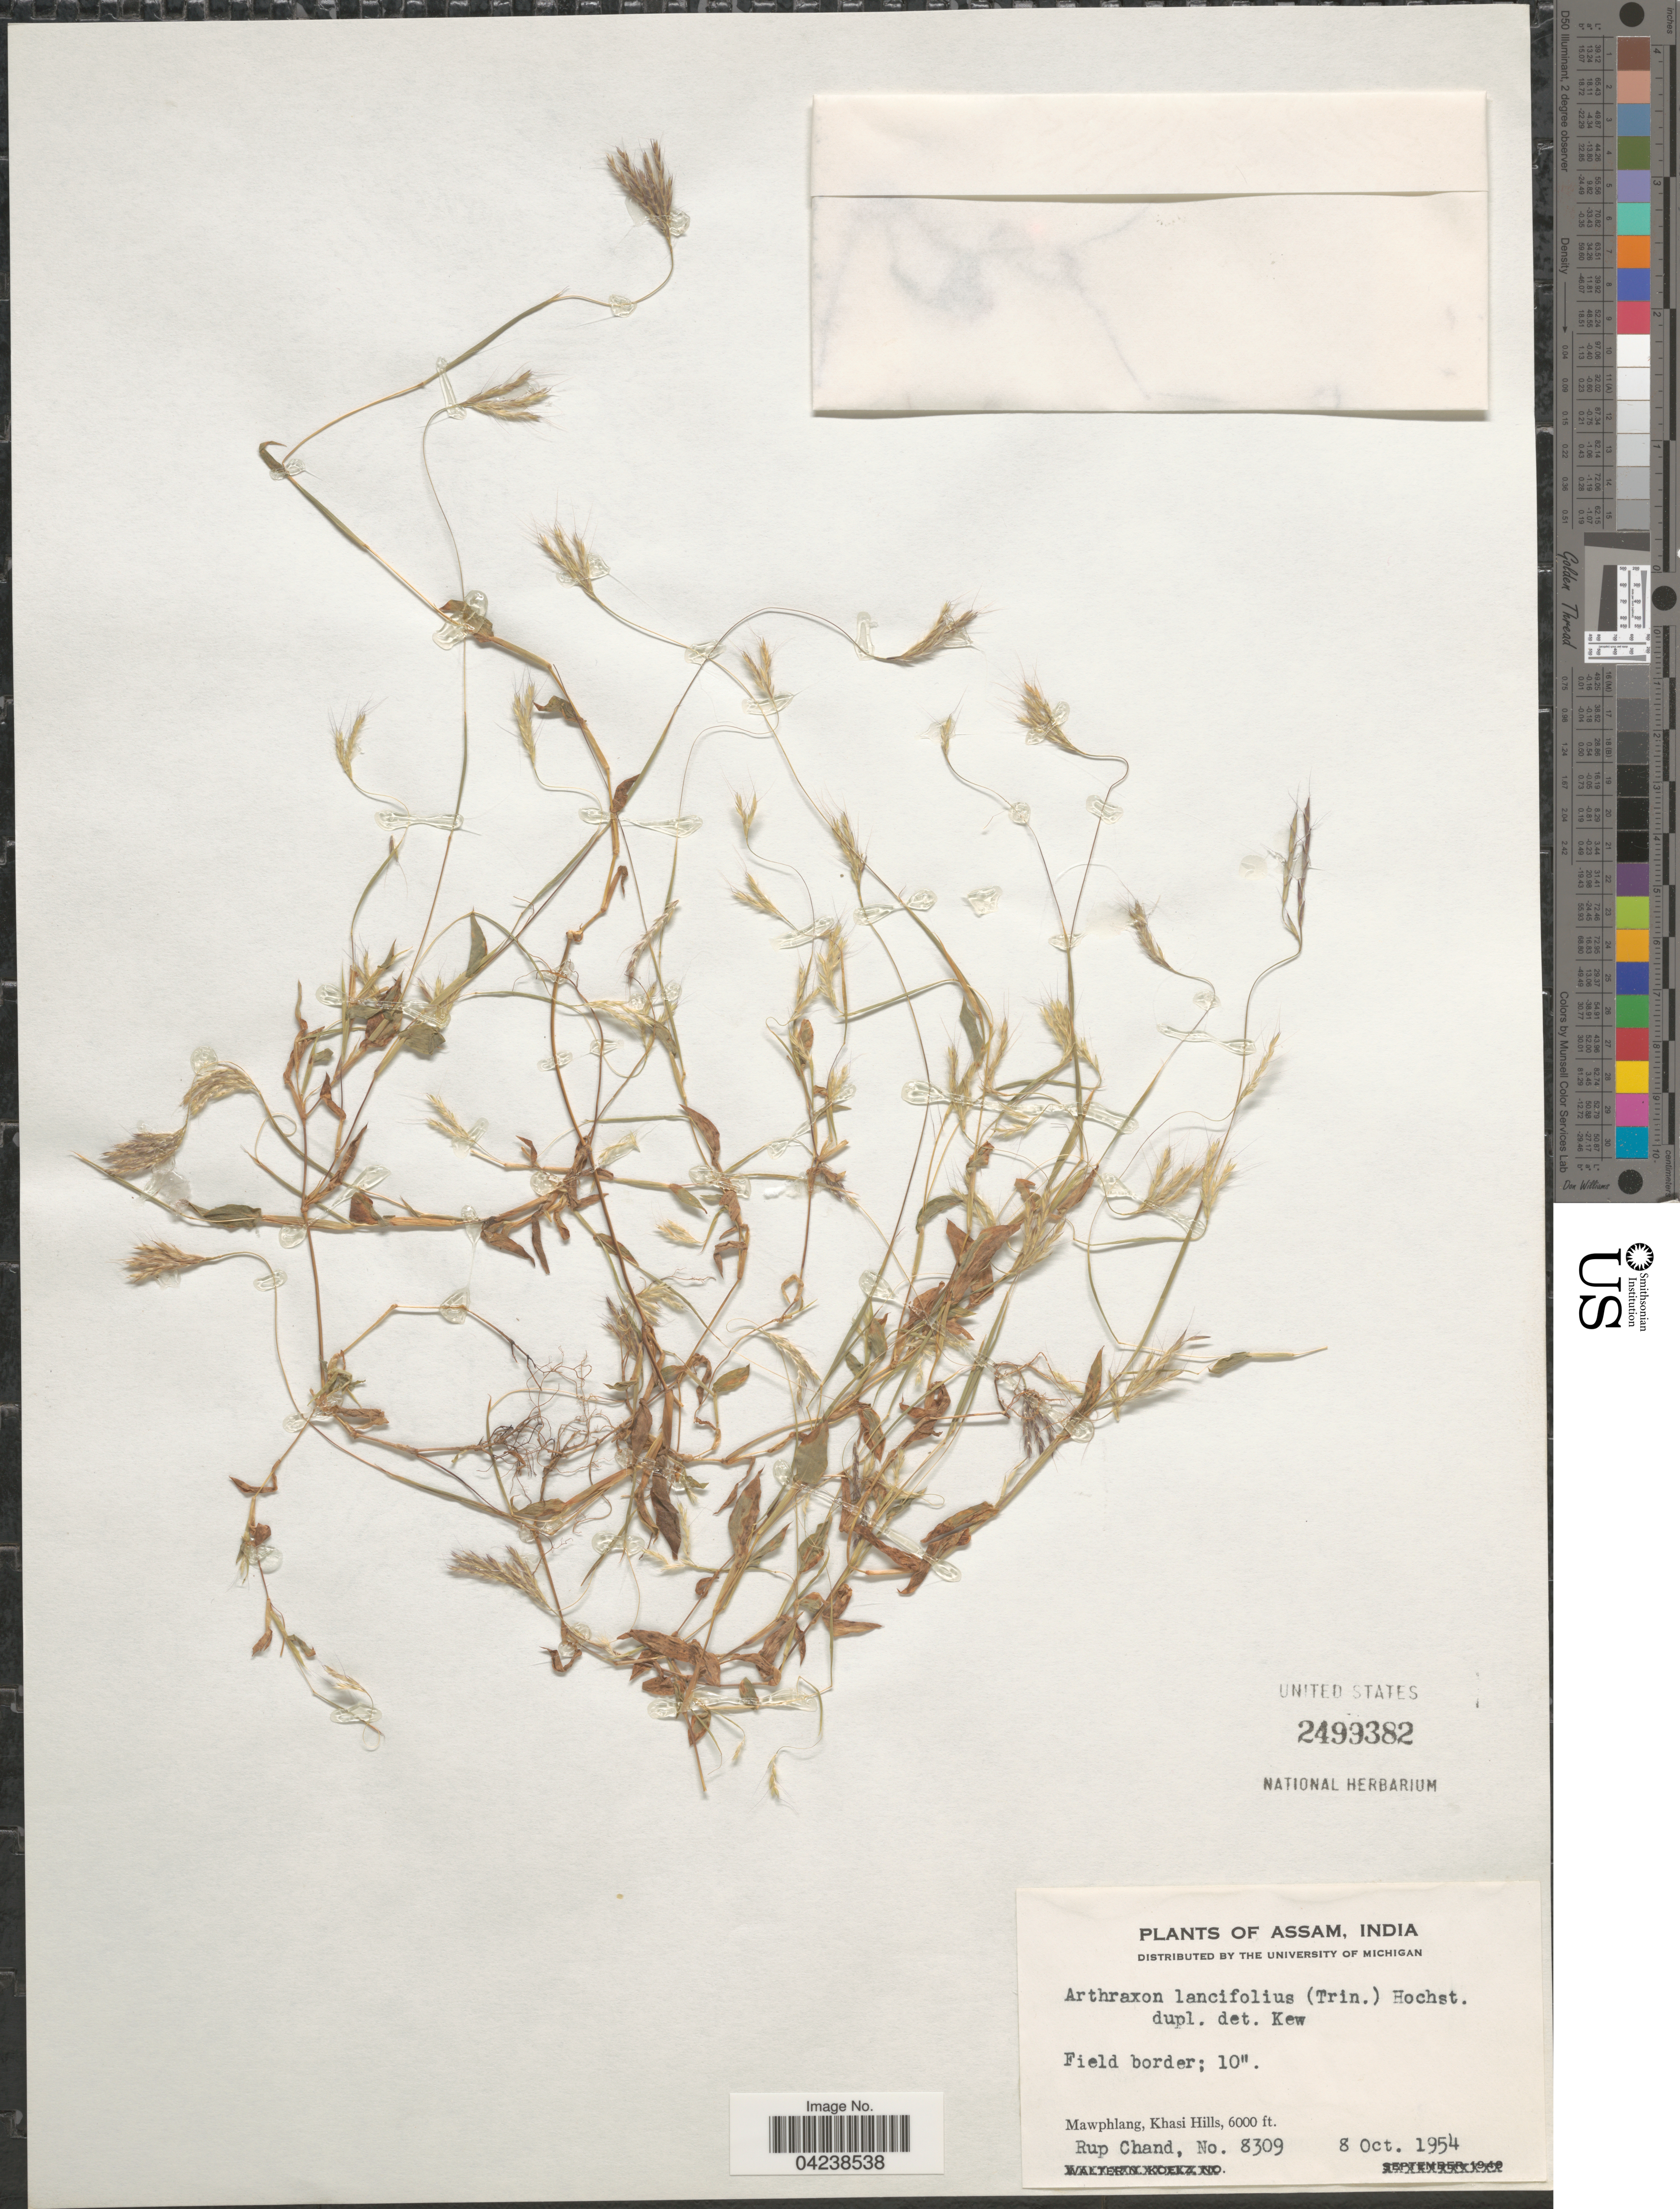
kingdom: Plantae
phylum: Tracheophyta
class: Liliopsida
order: Poales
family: Poaceae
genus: Arthraxon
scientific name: Arthraxon lancifolius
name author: (Trin.) Hochst.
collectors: R. Chand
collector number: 8309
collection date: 1954-10-08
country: India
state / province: Meghalaya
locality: Mawphlang, Khasi Hills.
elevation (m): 1829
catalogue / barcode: US 2499382